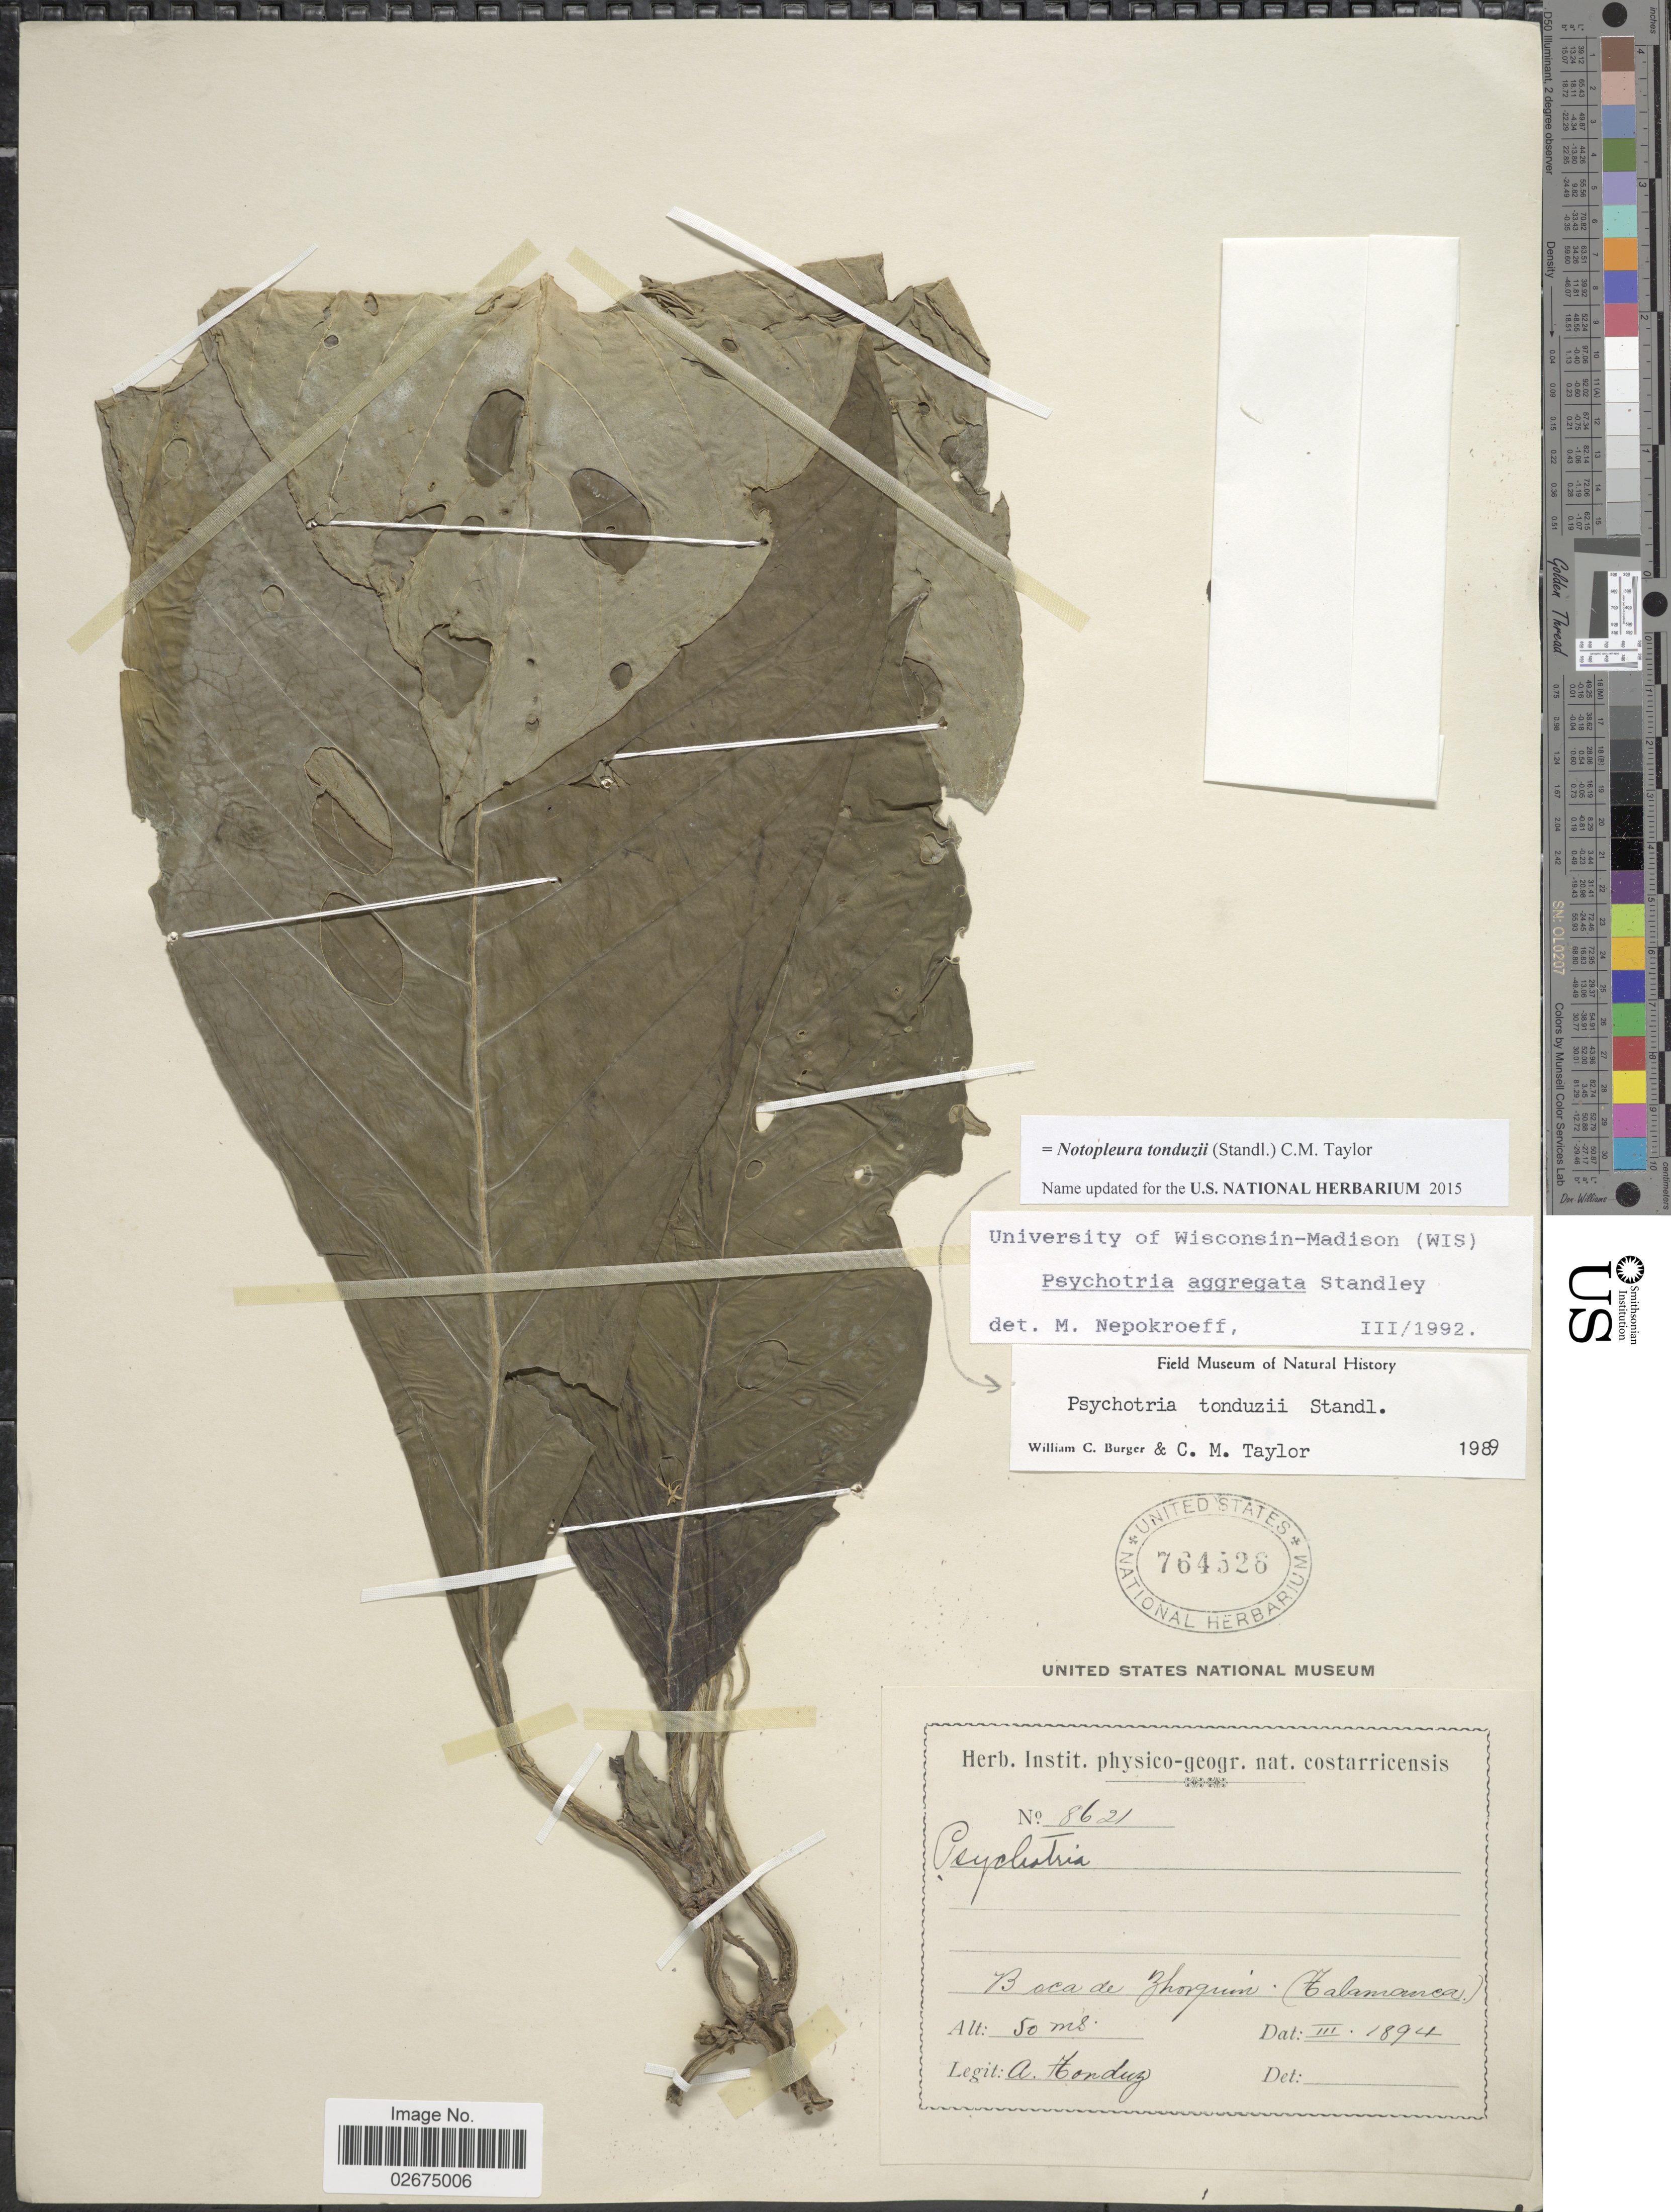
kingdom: Plantae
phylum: Tracheophyta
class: Magnoliopsida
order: Gentianales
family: Rubiaceae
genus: Notopleura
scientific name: Notopleura tonduzii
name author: (Standl.) C.M. Taylor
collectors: A. Tonduz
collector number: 8621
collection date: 1894-03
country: Costa Rica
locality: Boca de Zhorquin (Talamanca)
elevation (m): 50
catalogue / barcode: US 764526